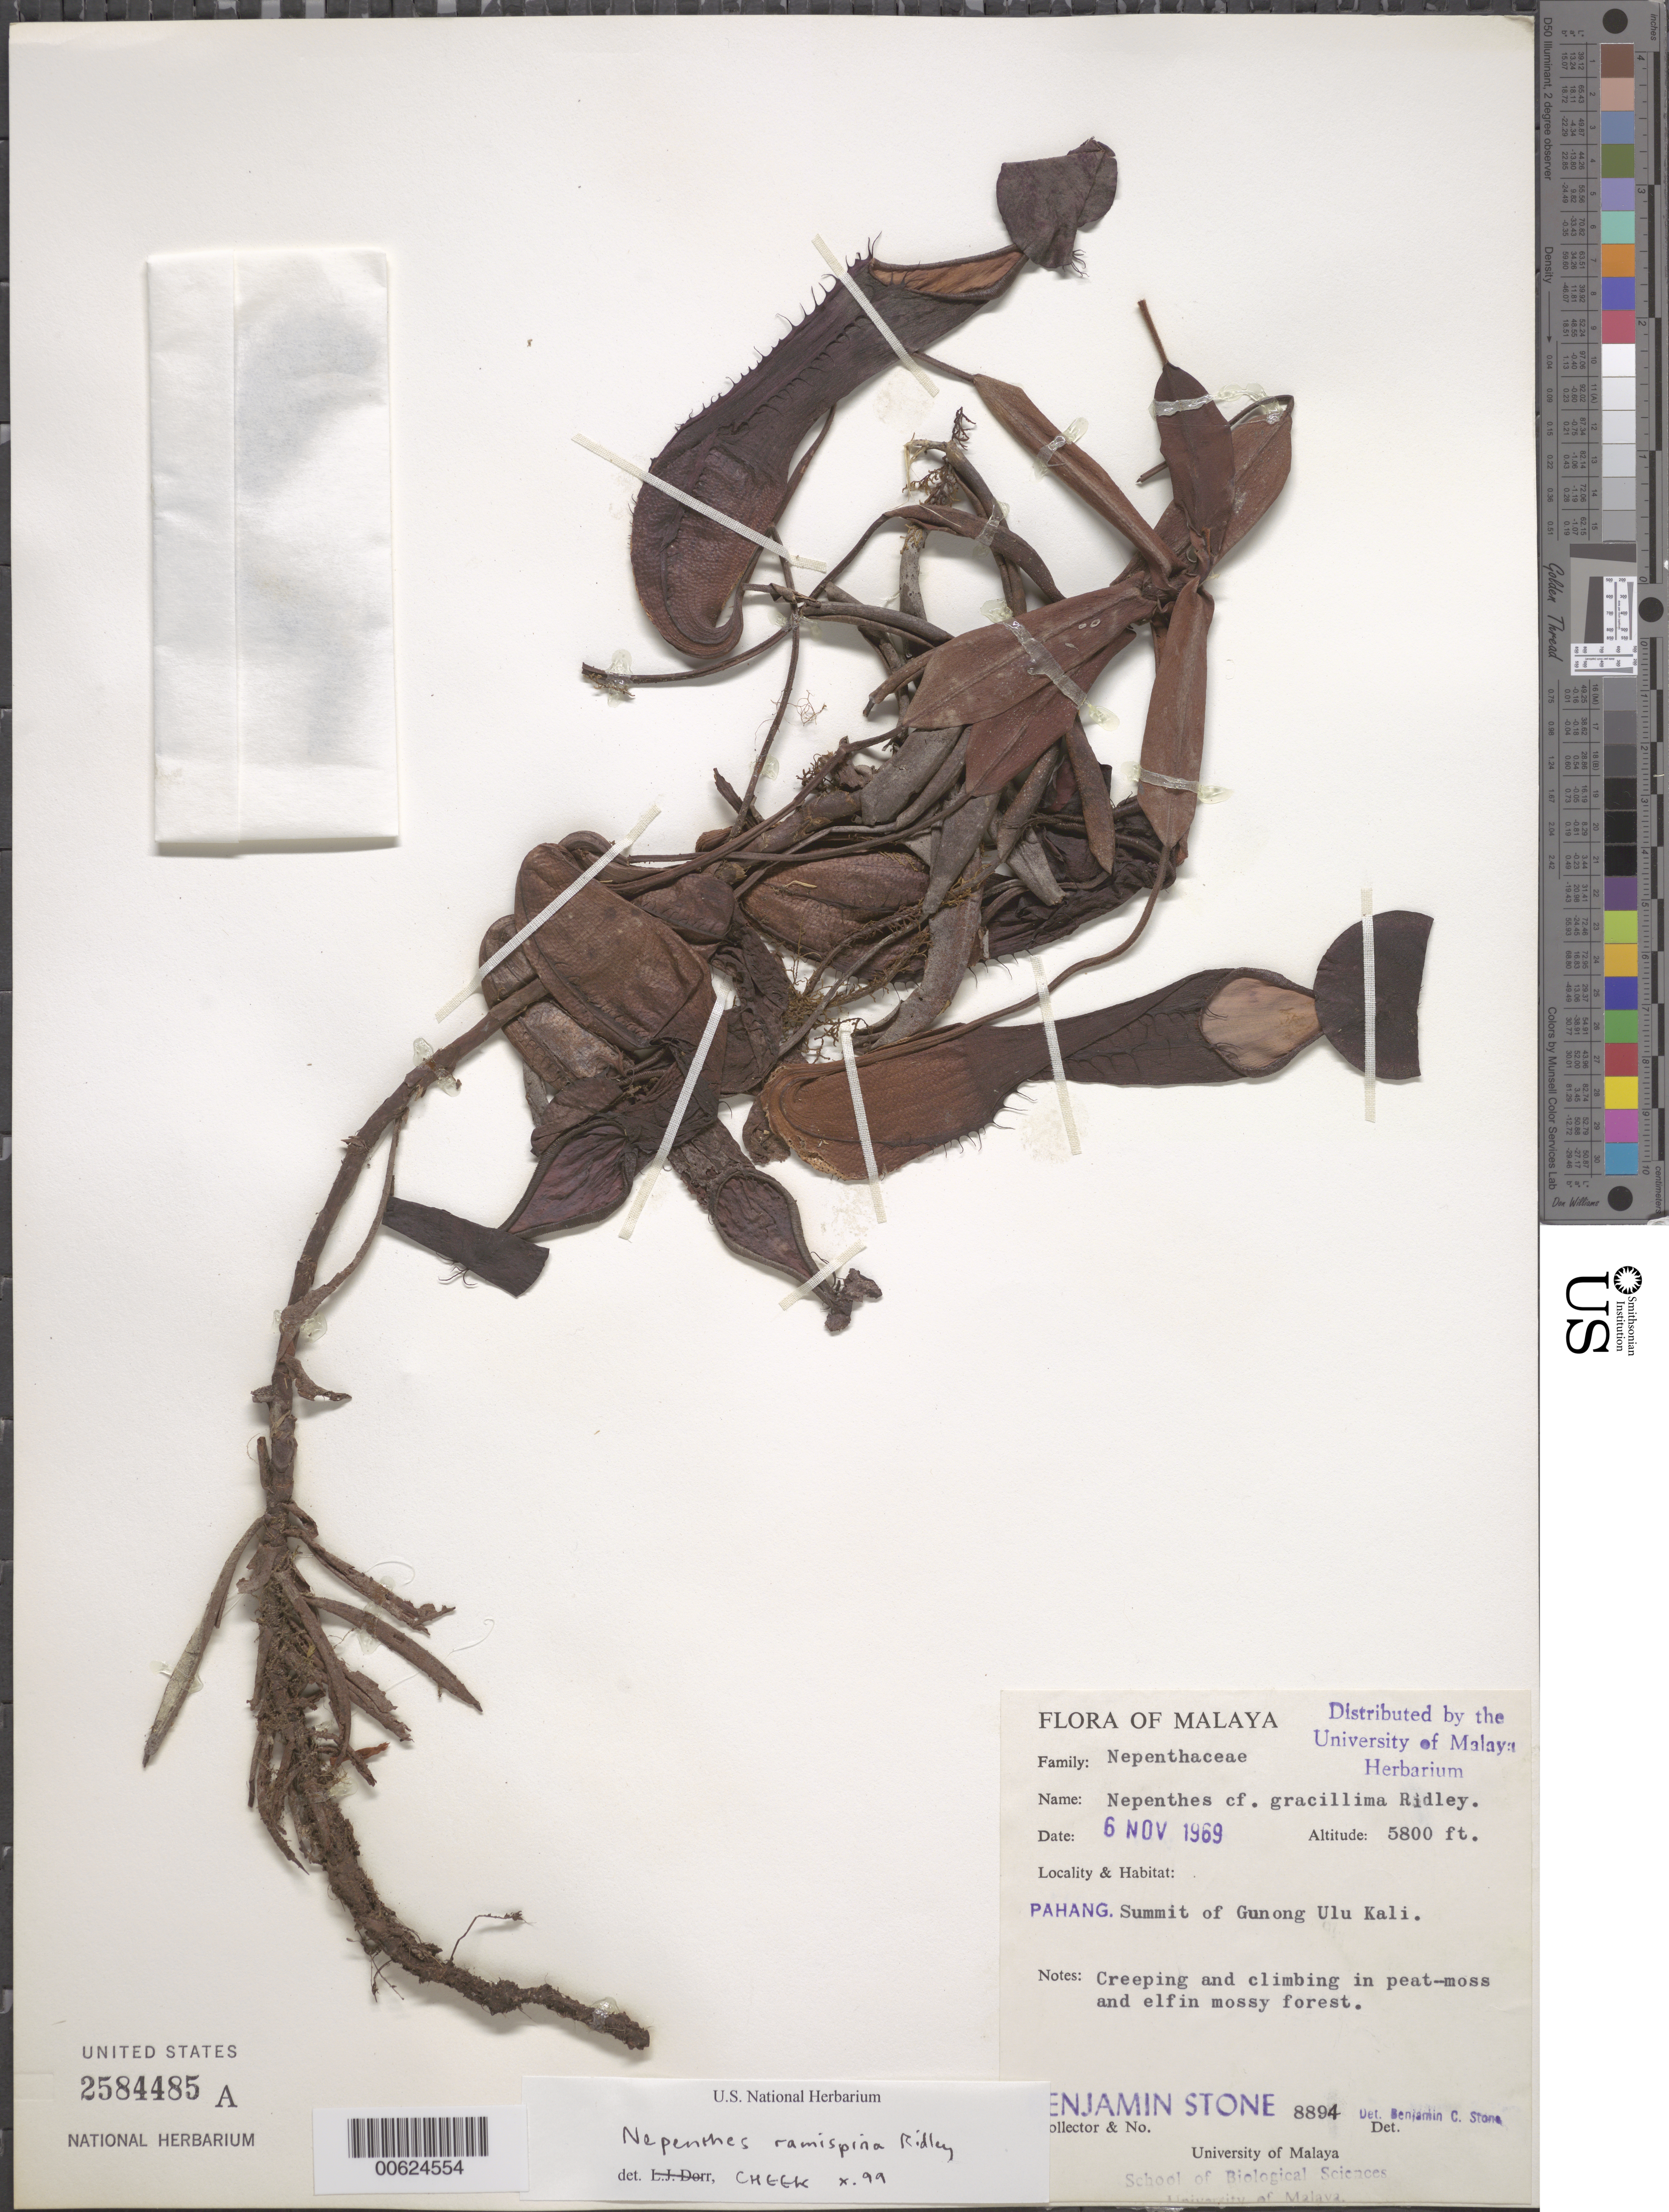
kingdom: Plantae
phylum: Tracheophyta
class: Magnoliopsida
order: Caryophyllales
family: Nepenthaceae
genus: Nepenthes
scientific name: Nepenthes ramispina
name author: Ridl.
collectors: B. C. Stone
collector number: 8894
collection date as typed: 06 Nov 1969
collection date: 1969-11-06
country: Malaysia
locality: Summit of gunong ulu kali [Malay Peninsula]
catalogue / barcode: US 2584485A